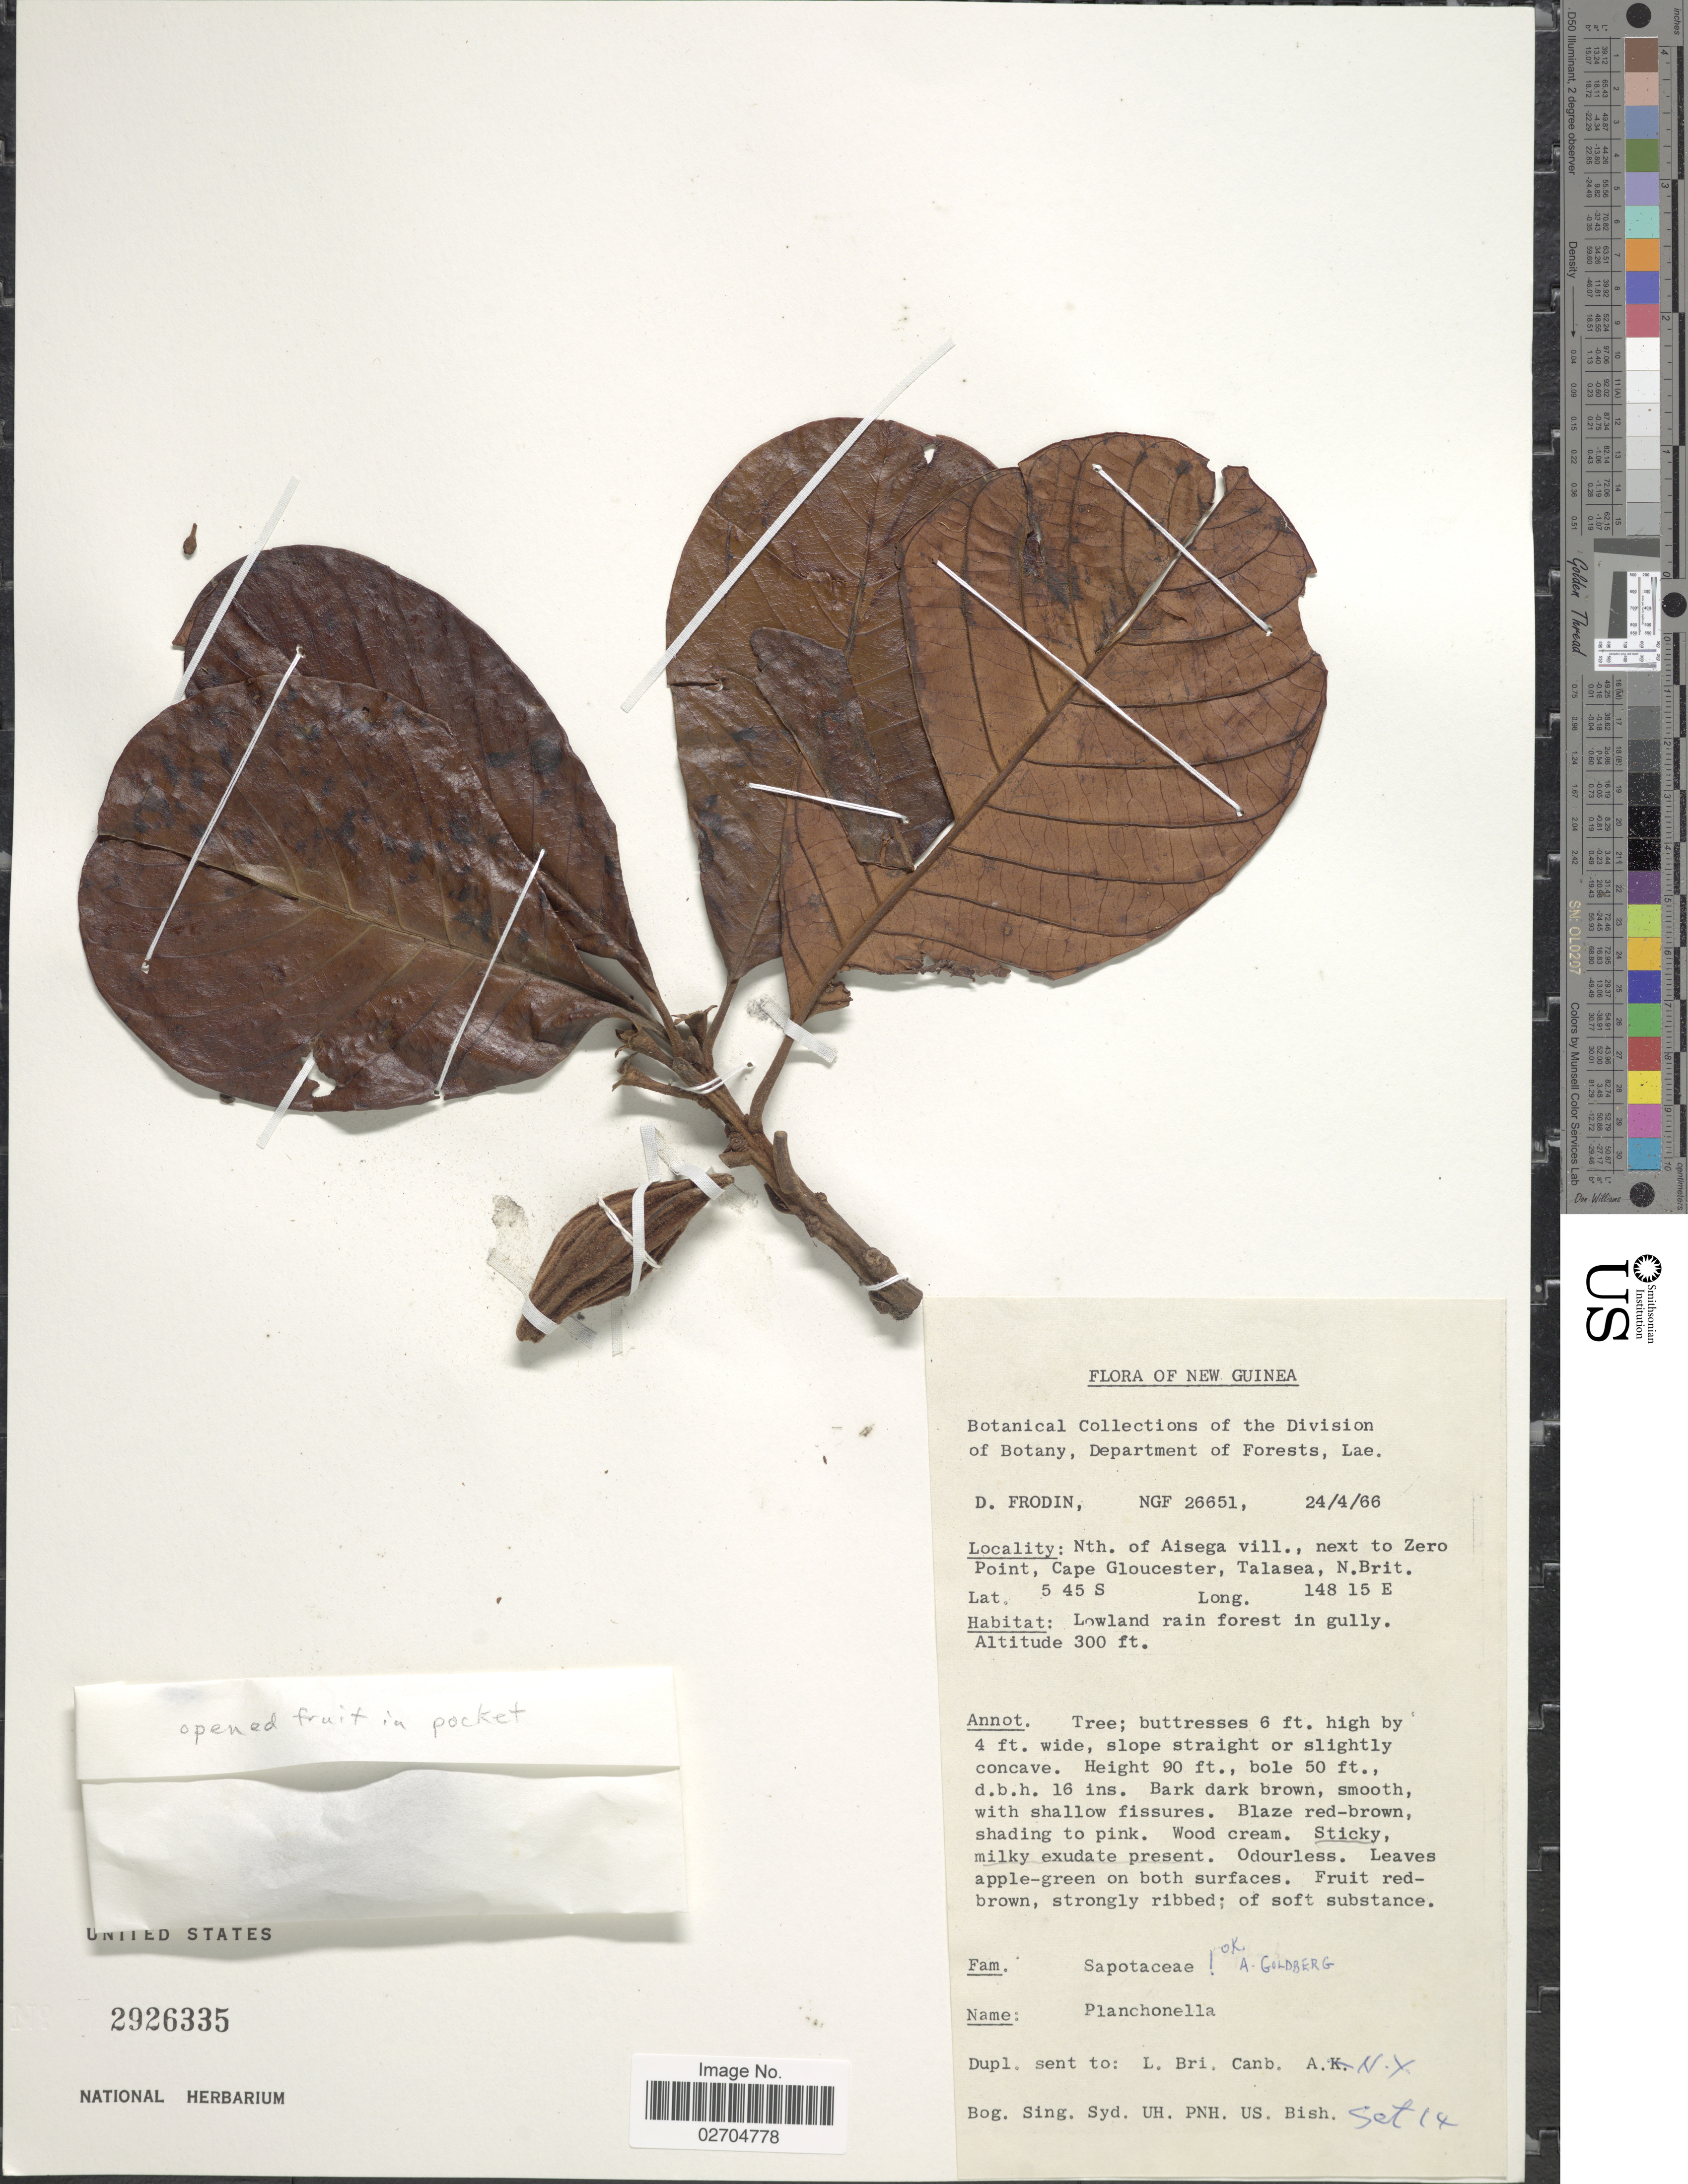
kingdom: Plantae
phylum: Tracheophyta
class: Magnoliopsida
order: Ericales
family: Sapotaceae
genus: Planchonella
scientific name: Planchonella sp.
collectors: D. G. Frodin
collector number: NGF26651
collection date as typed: Transcribed d/m/y: 24/4/66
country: Papua New Guinea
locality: New Guinea. Nth. of Aisega vill., next to Zero Point, Cape Gloucester, Talasea, N. Brit.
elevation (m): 91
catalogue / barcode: US 2926335